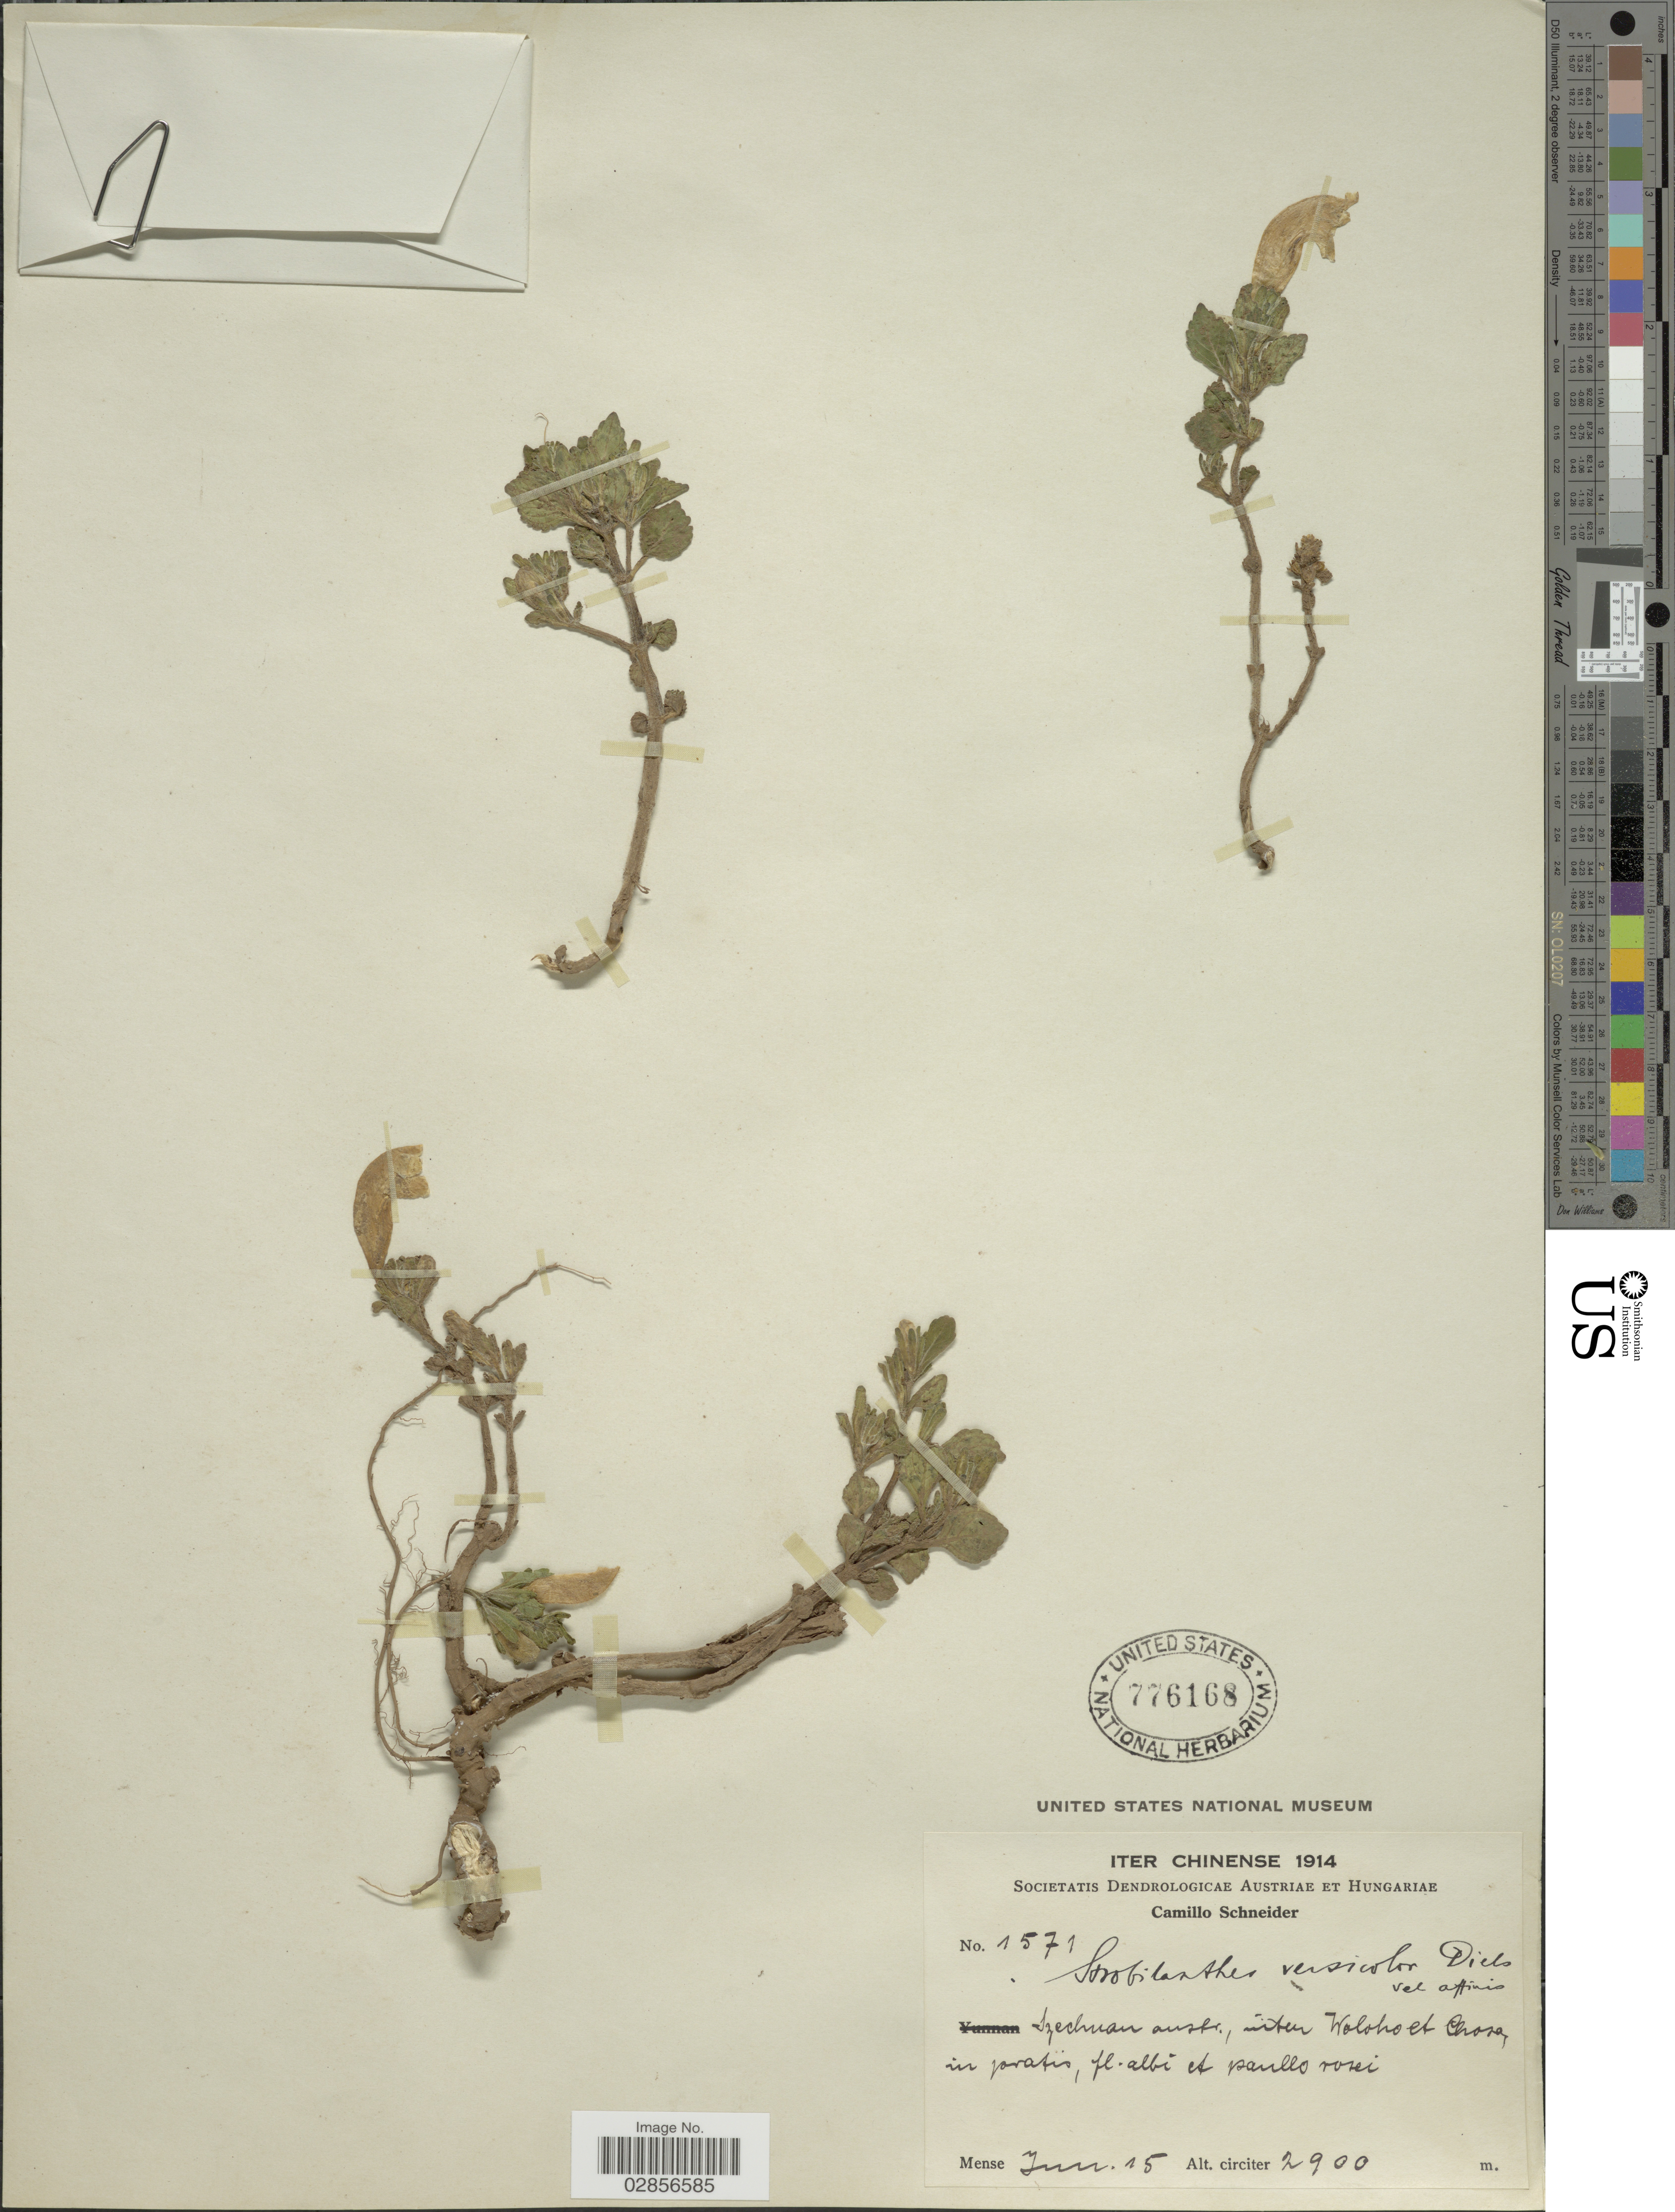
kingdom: Plantae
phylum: Tracheophyta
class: Magnoliopsida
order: Lamiales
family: Acanthaceae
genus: Strobilanthes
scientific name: Strobilanthes versicolor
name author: Diels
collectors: C. K. Schneider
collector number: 1571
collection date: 1914-06-15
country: China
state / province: Sichuan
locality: Szechuan austr., inter Woloho et Chosa in pratis.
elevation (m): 2900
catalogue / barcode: US 776168